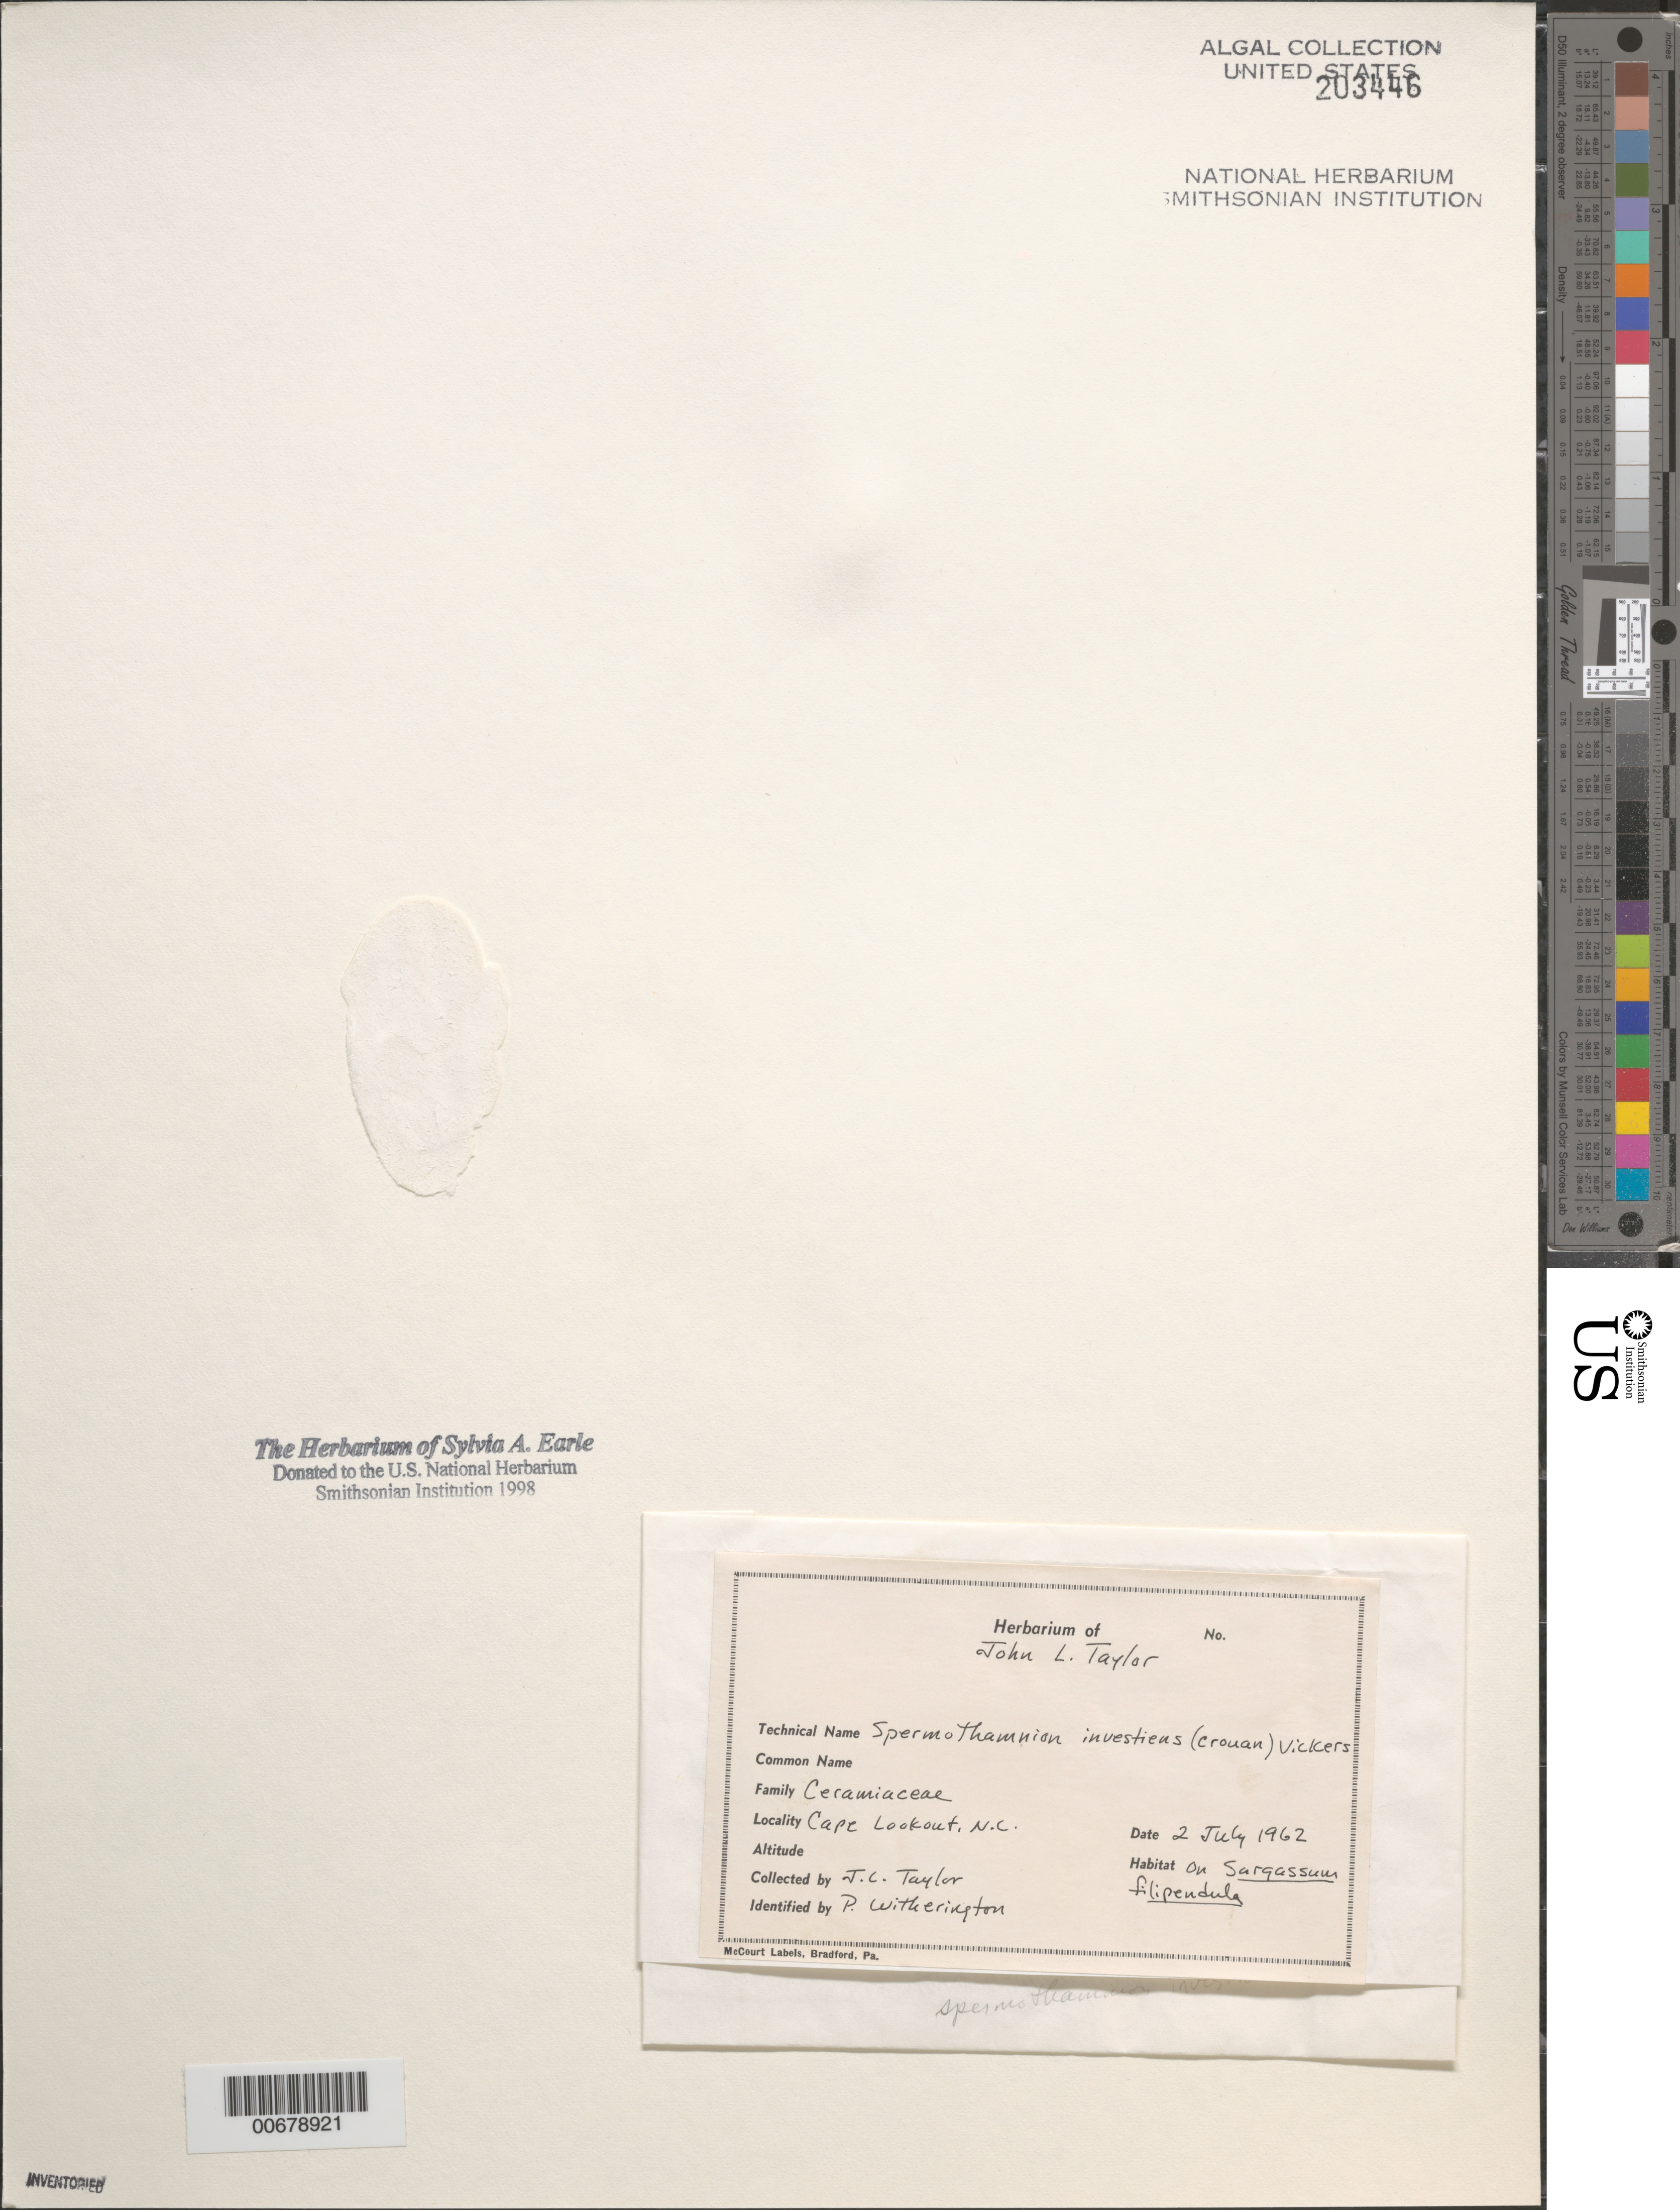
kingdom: Plantae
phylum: Rhodophyta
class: Florideophyceae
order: Ceramiales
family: Wrangeliaceae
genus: Spermothamnion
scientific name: Spermothamnion investiens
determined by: Witherington, P.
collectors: J. L. Taylor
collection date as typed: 02 Jul 1962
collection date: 1962-07-02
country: United States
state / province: North Carolina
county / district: Carteret County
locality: Cape Lookout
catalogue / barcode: US 203446